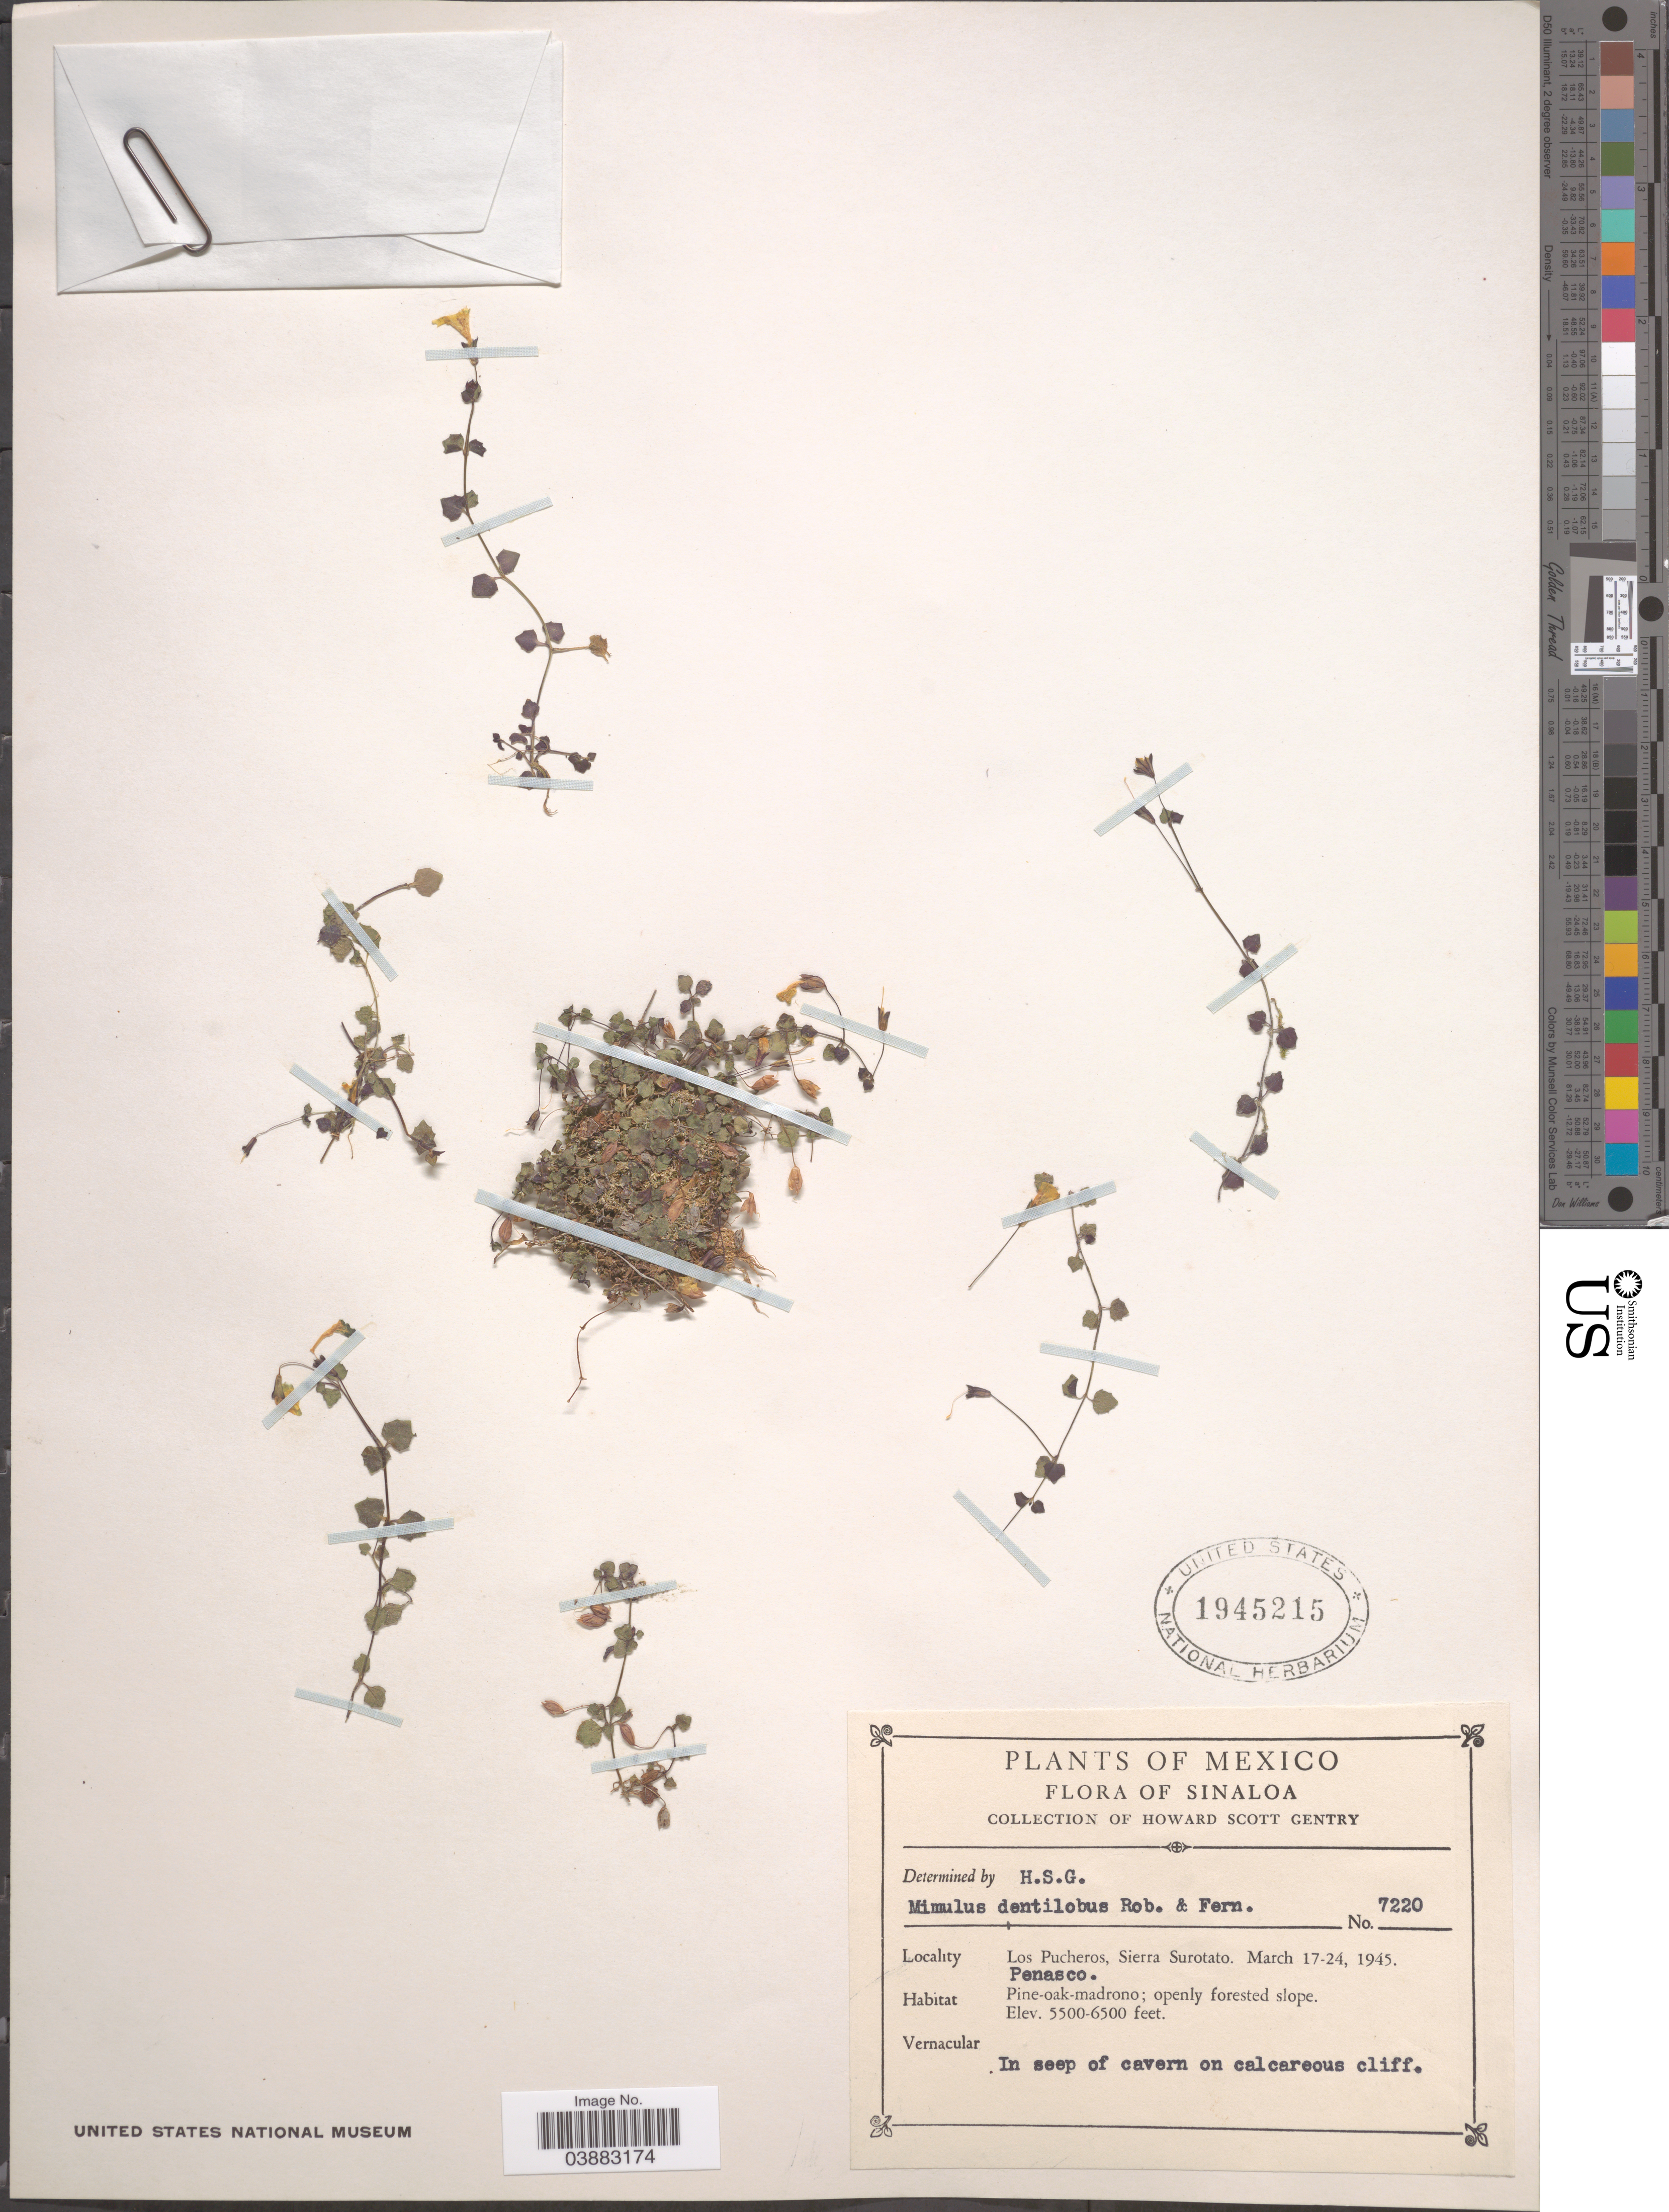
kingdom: Plantae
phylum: Tracheophyta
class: Magnoliopsida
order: Lamiales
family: Phrymaceae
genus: Mimulus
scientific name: Mimulus dentilobus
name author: B.L. Rob. & Fernald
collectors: H. S. Gentry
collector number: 7220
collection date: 1945-03-17/1945-03-24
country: Mexico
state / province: Sinaloa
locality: Los Pucheros, Sierra Surotato. Penasco.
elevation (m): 1676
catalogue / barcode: US 1945215